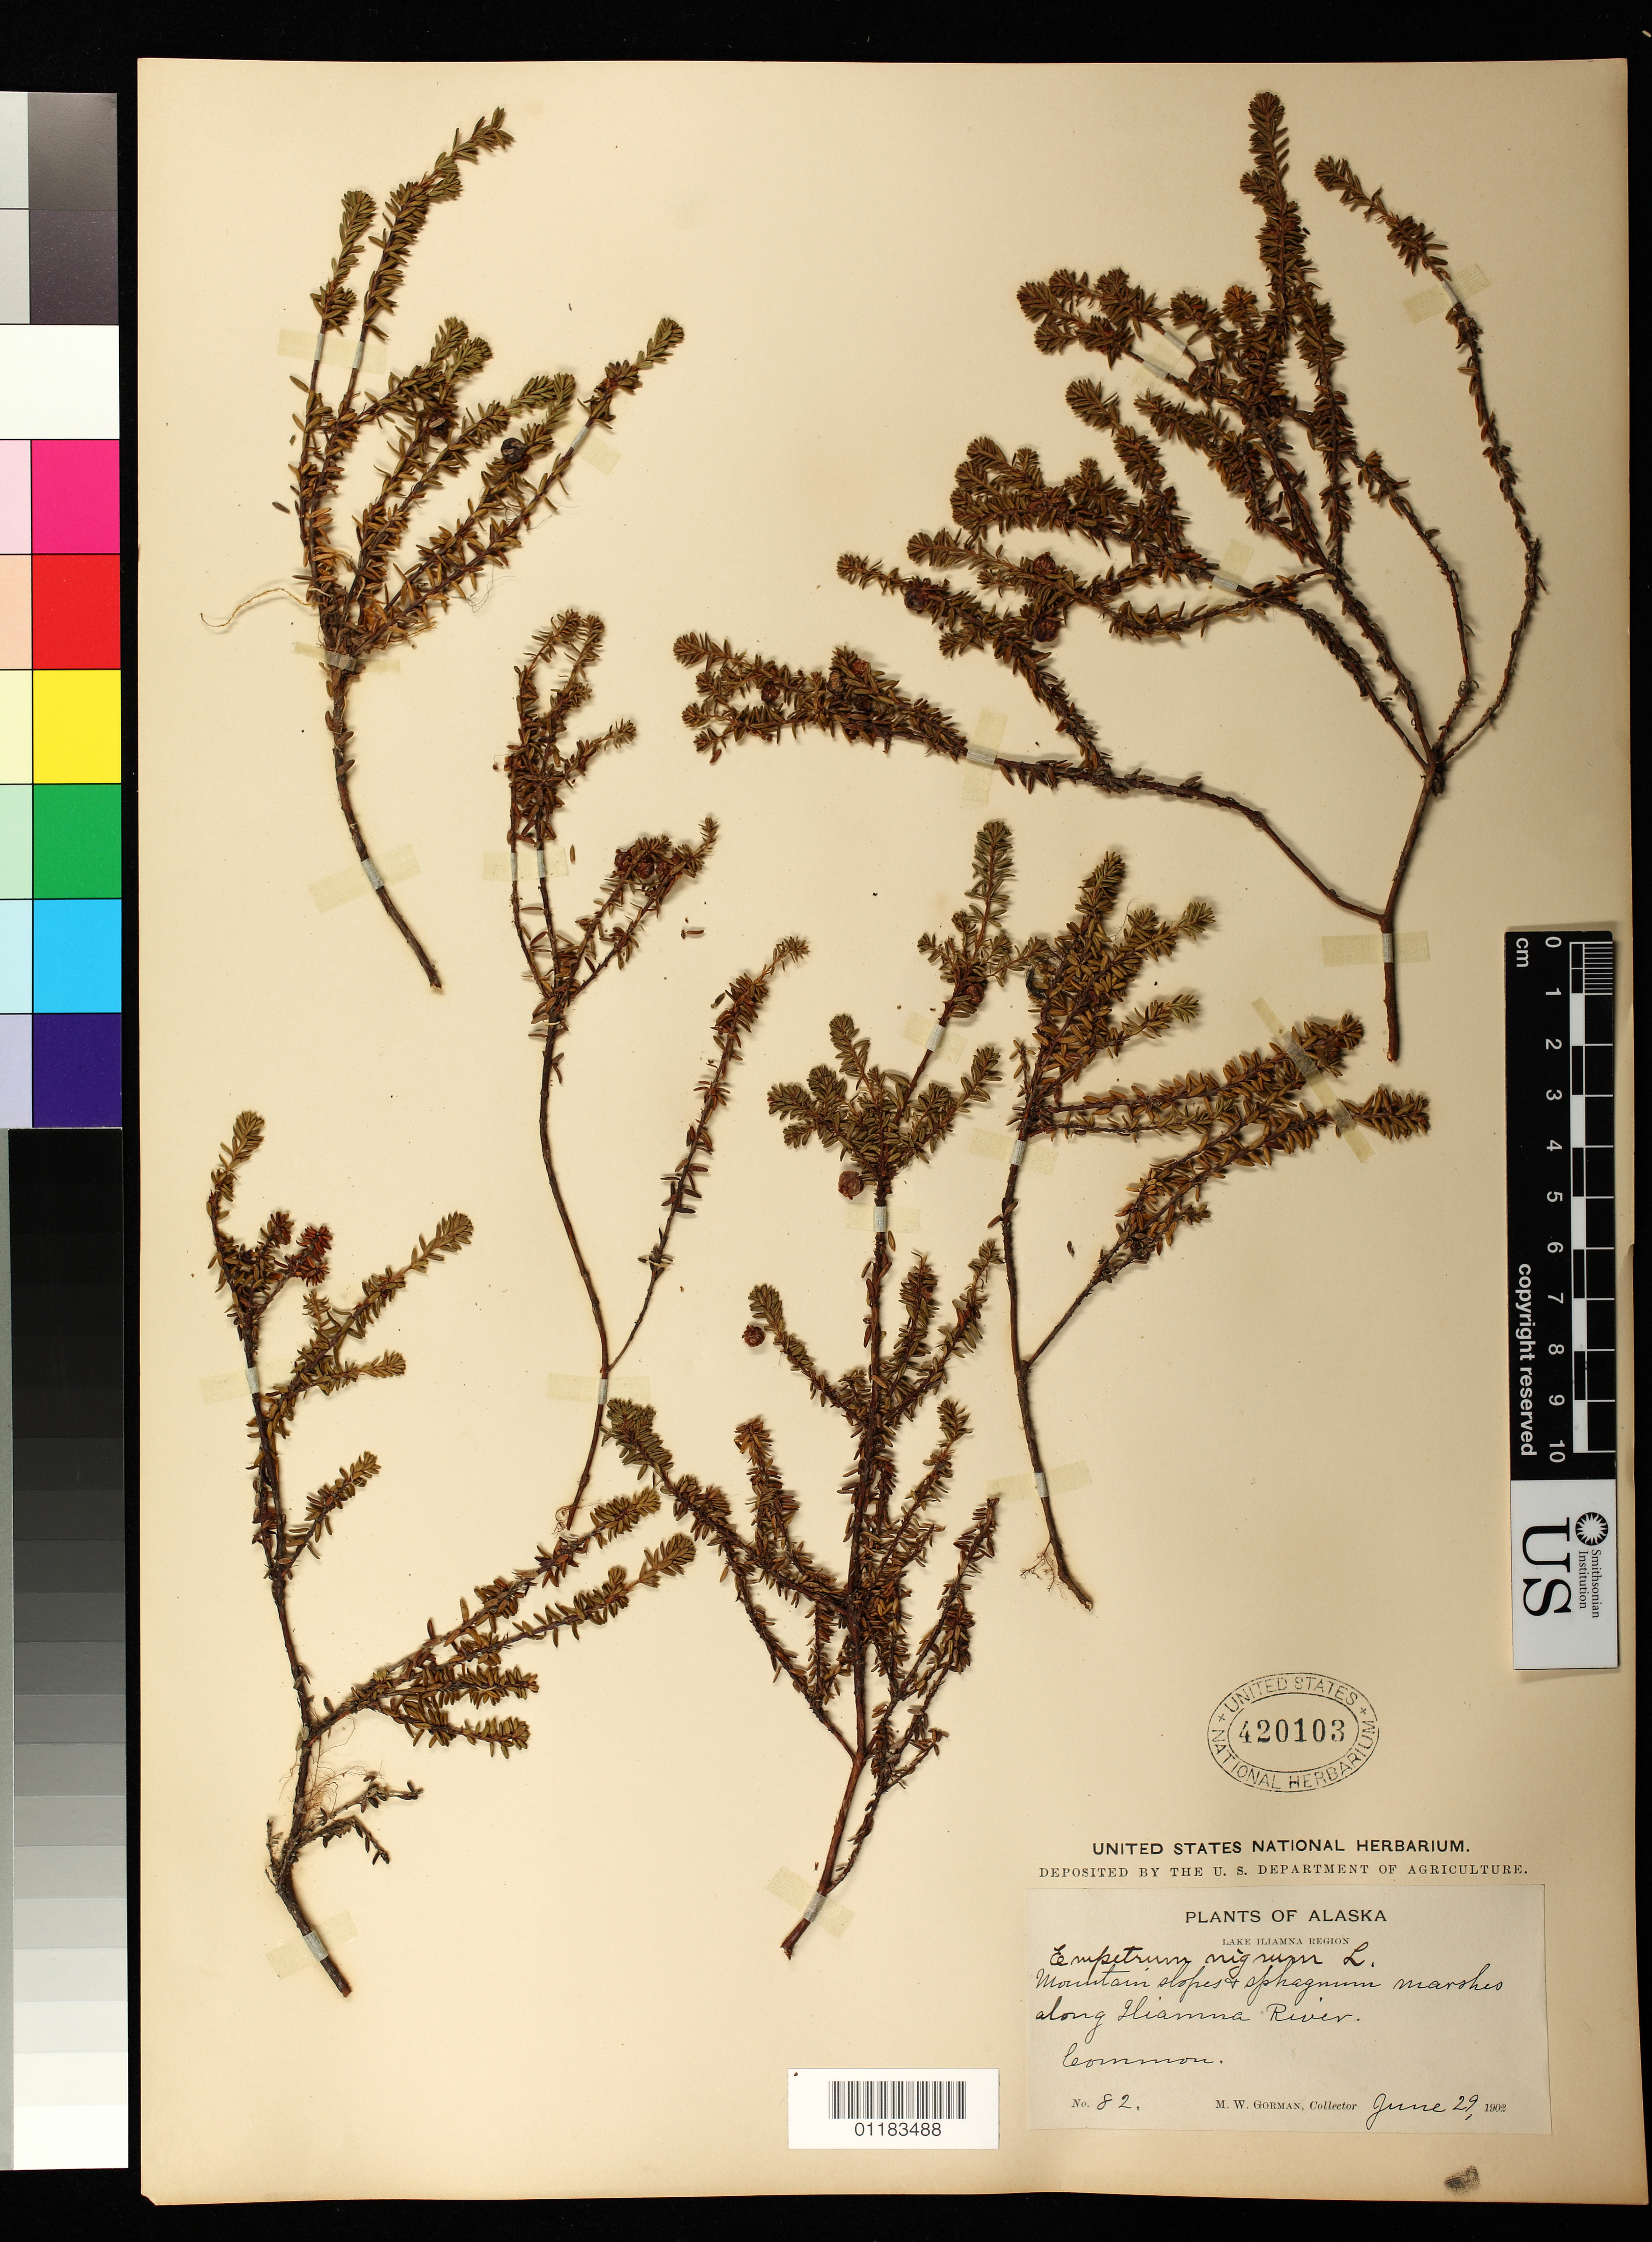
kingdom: Plantae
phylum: Tracheophyta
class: Magnoliopsida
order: Ericales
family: Ericaceae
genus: Empetrum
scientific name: Empetrum nigrum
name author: L.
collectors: M. W. Gorman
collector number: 82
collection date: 1902-06-29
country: United States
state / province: Alaska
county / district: Lake and Peninsula Borough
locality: Mountain slopes + sphagnum marshes along Iliamna River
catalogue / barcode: US 420103